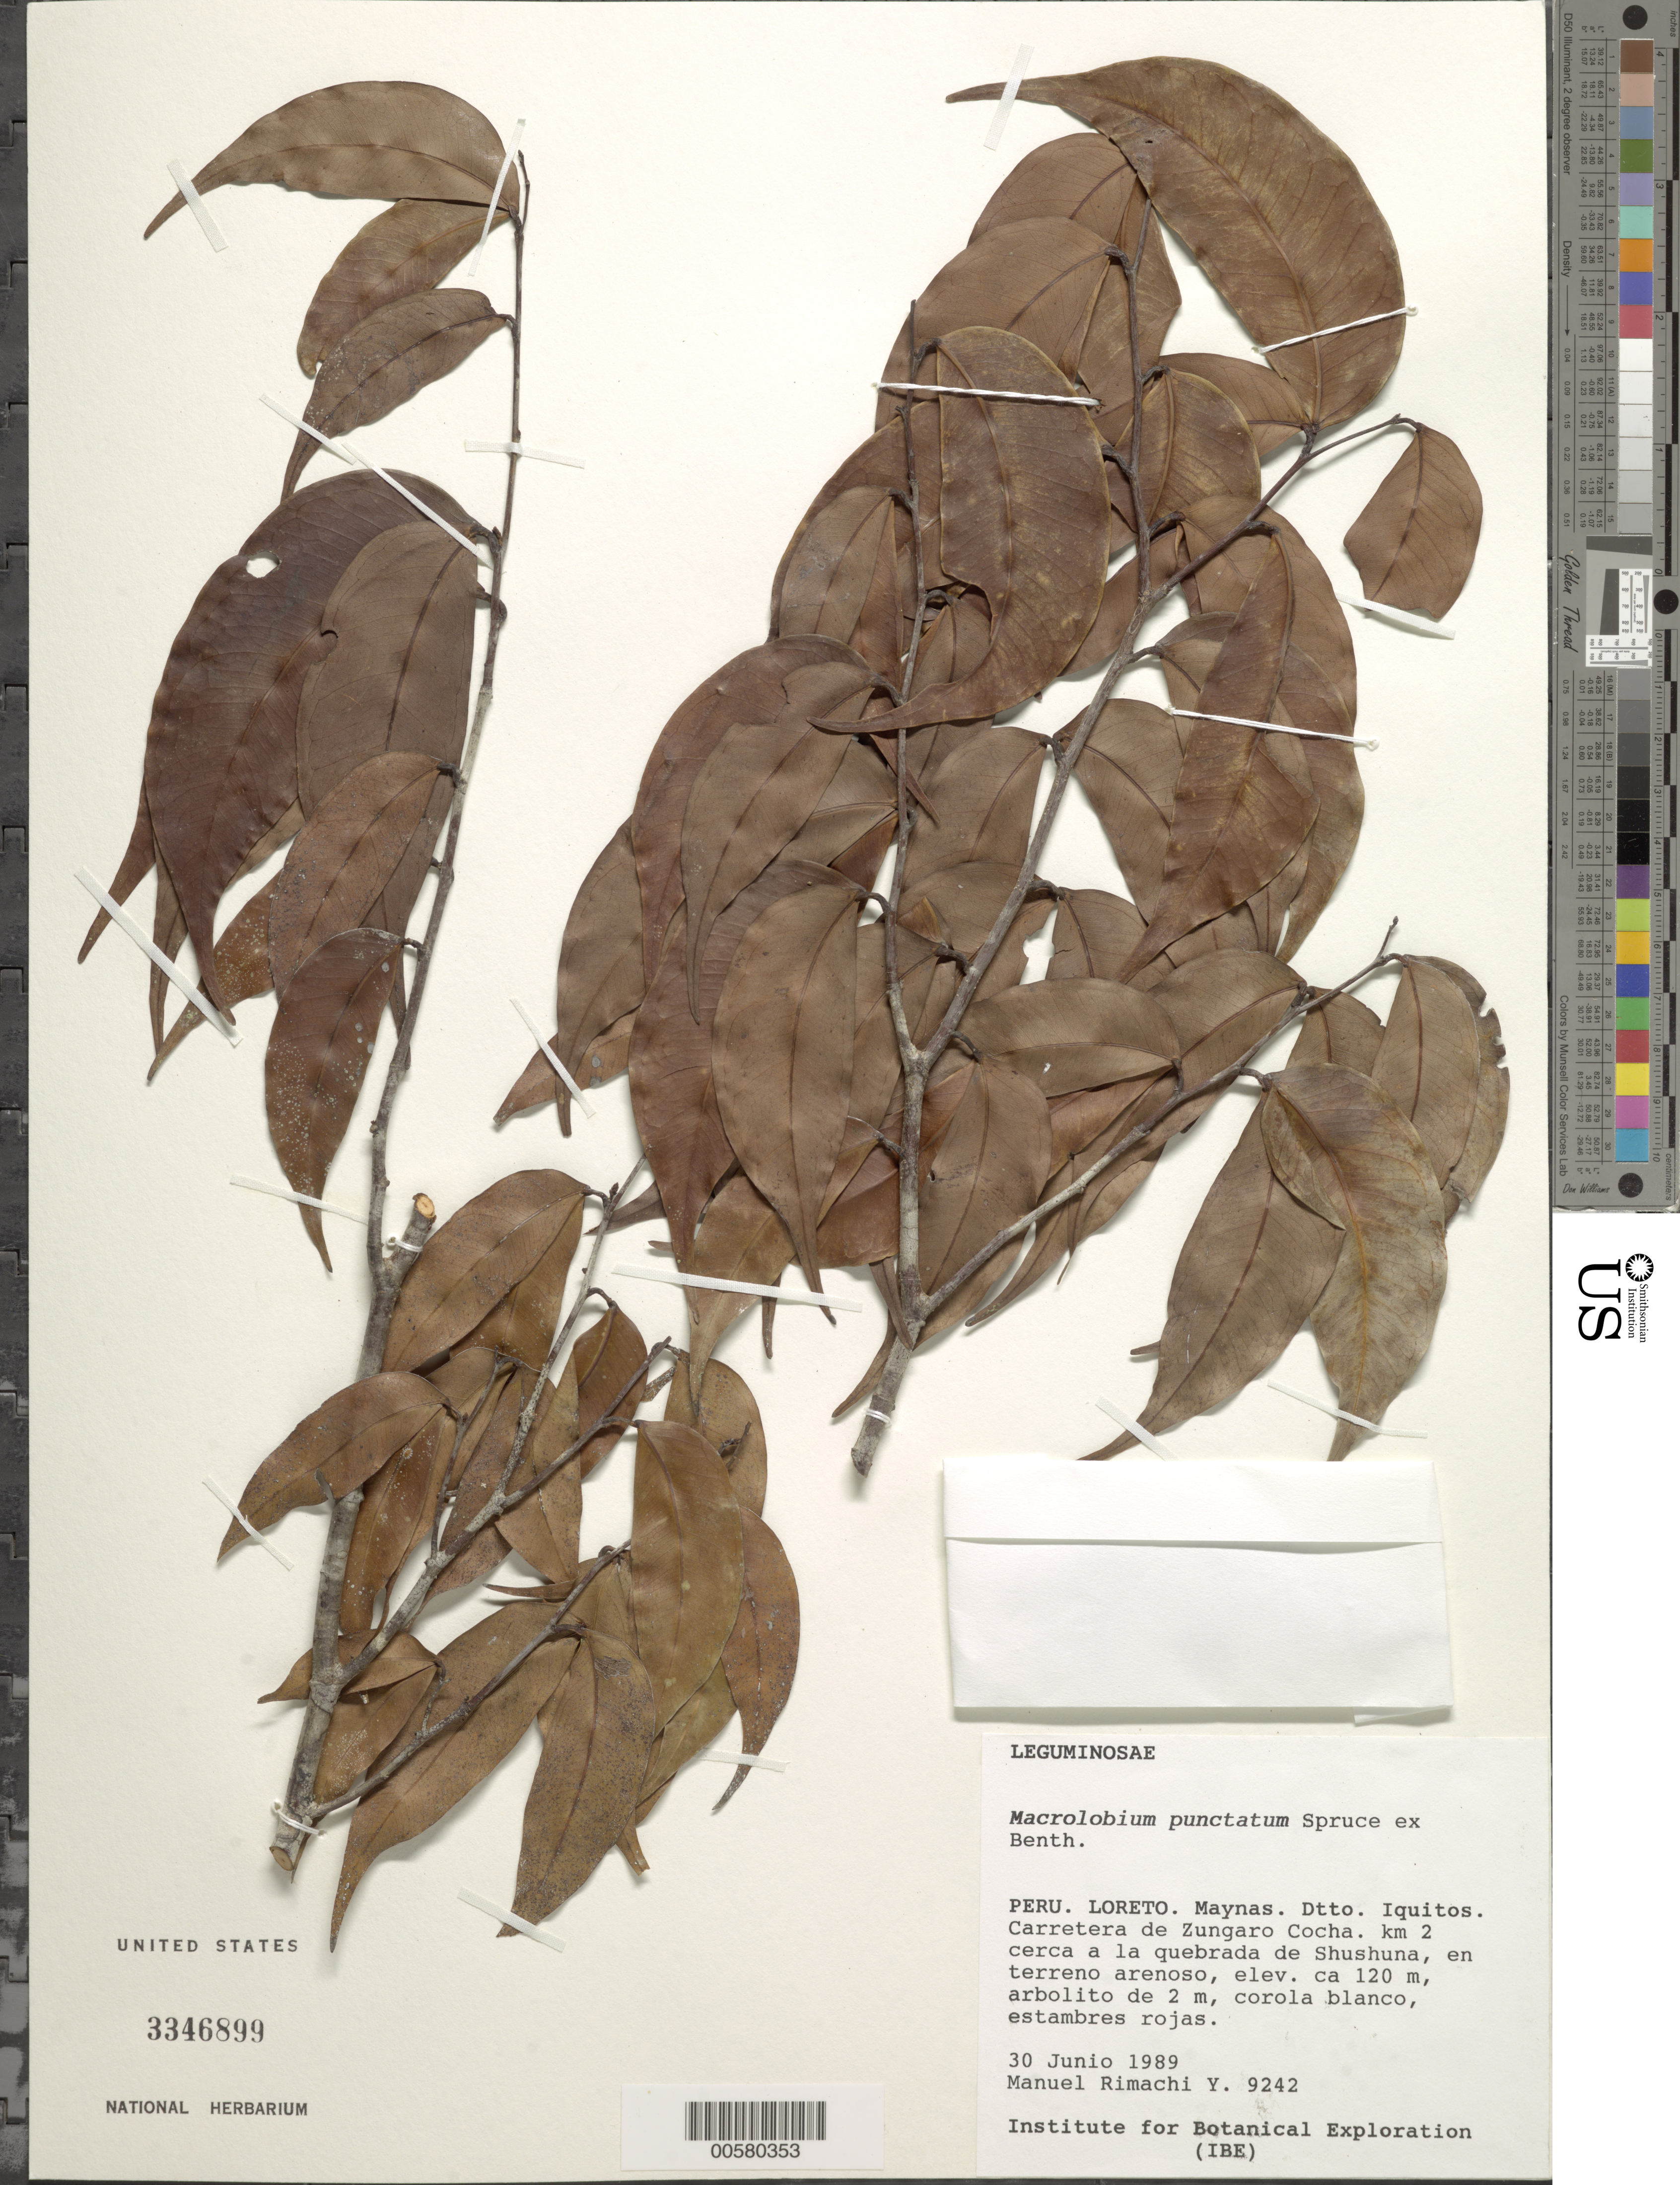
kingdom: Plantae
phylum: Tracheophyta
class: Magnoliopsida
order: Fabales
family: Fabaceae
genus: Macrolobium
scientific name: Macrolobium sp.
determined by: Trujillo, A. M.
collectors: M. Rimachi Y.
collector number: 9242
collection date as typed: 30 Jun 1989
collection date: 1989-06-30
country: Peru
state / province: Loreto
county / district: Maynas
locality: Iquitos, carretera de zungaro cocha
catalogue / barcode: US 3346899